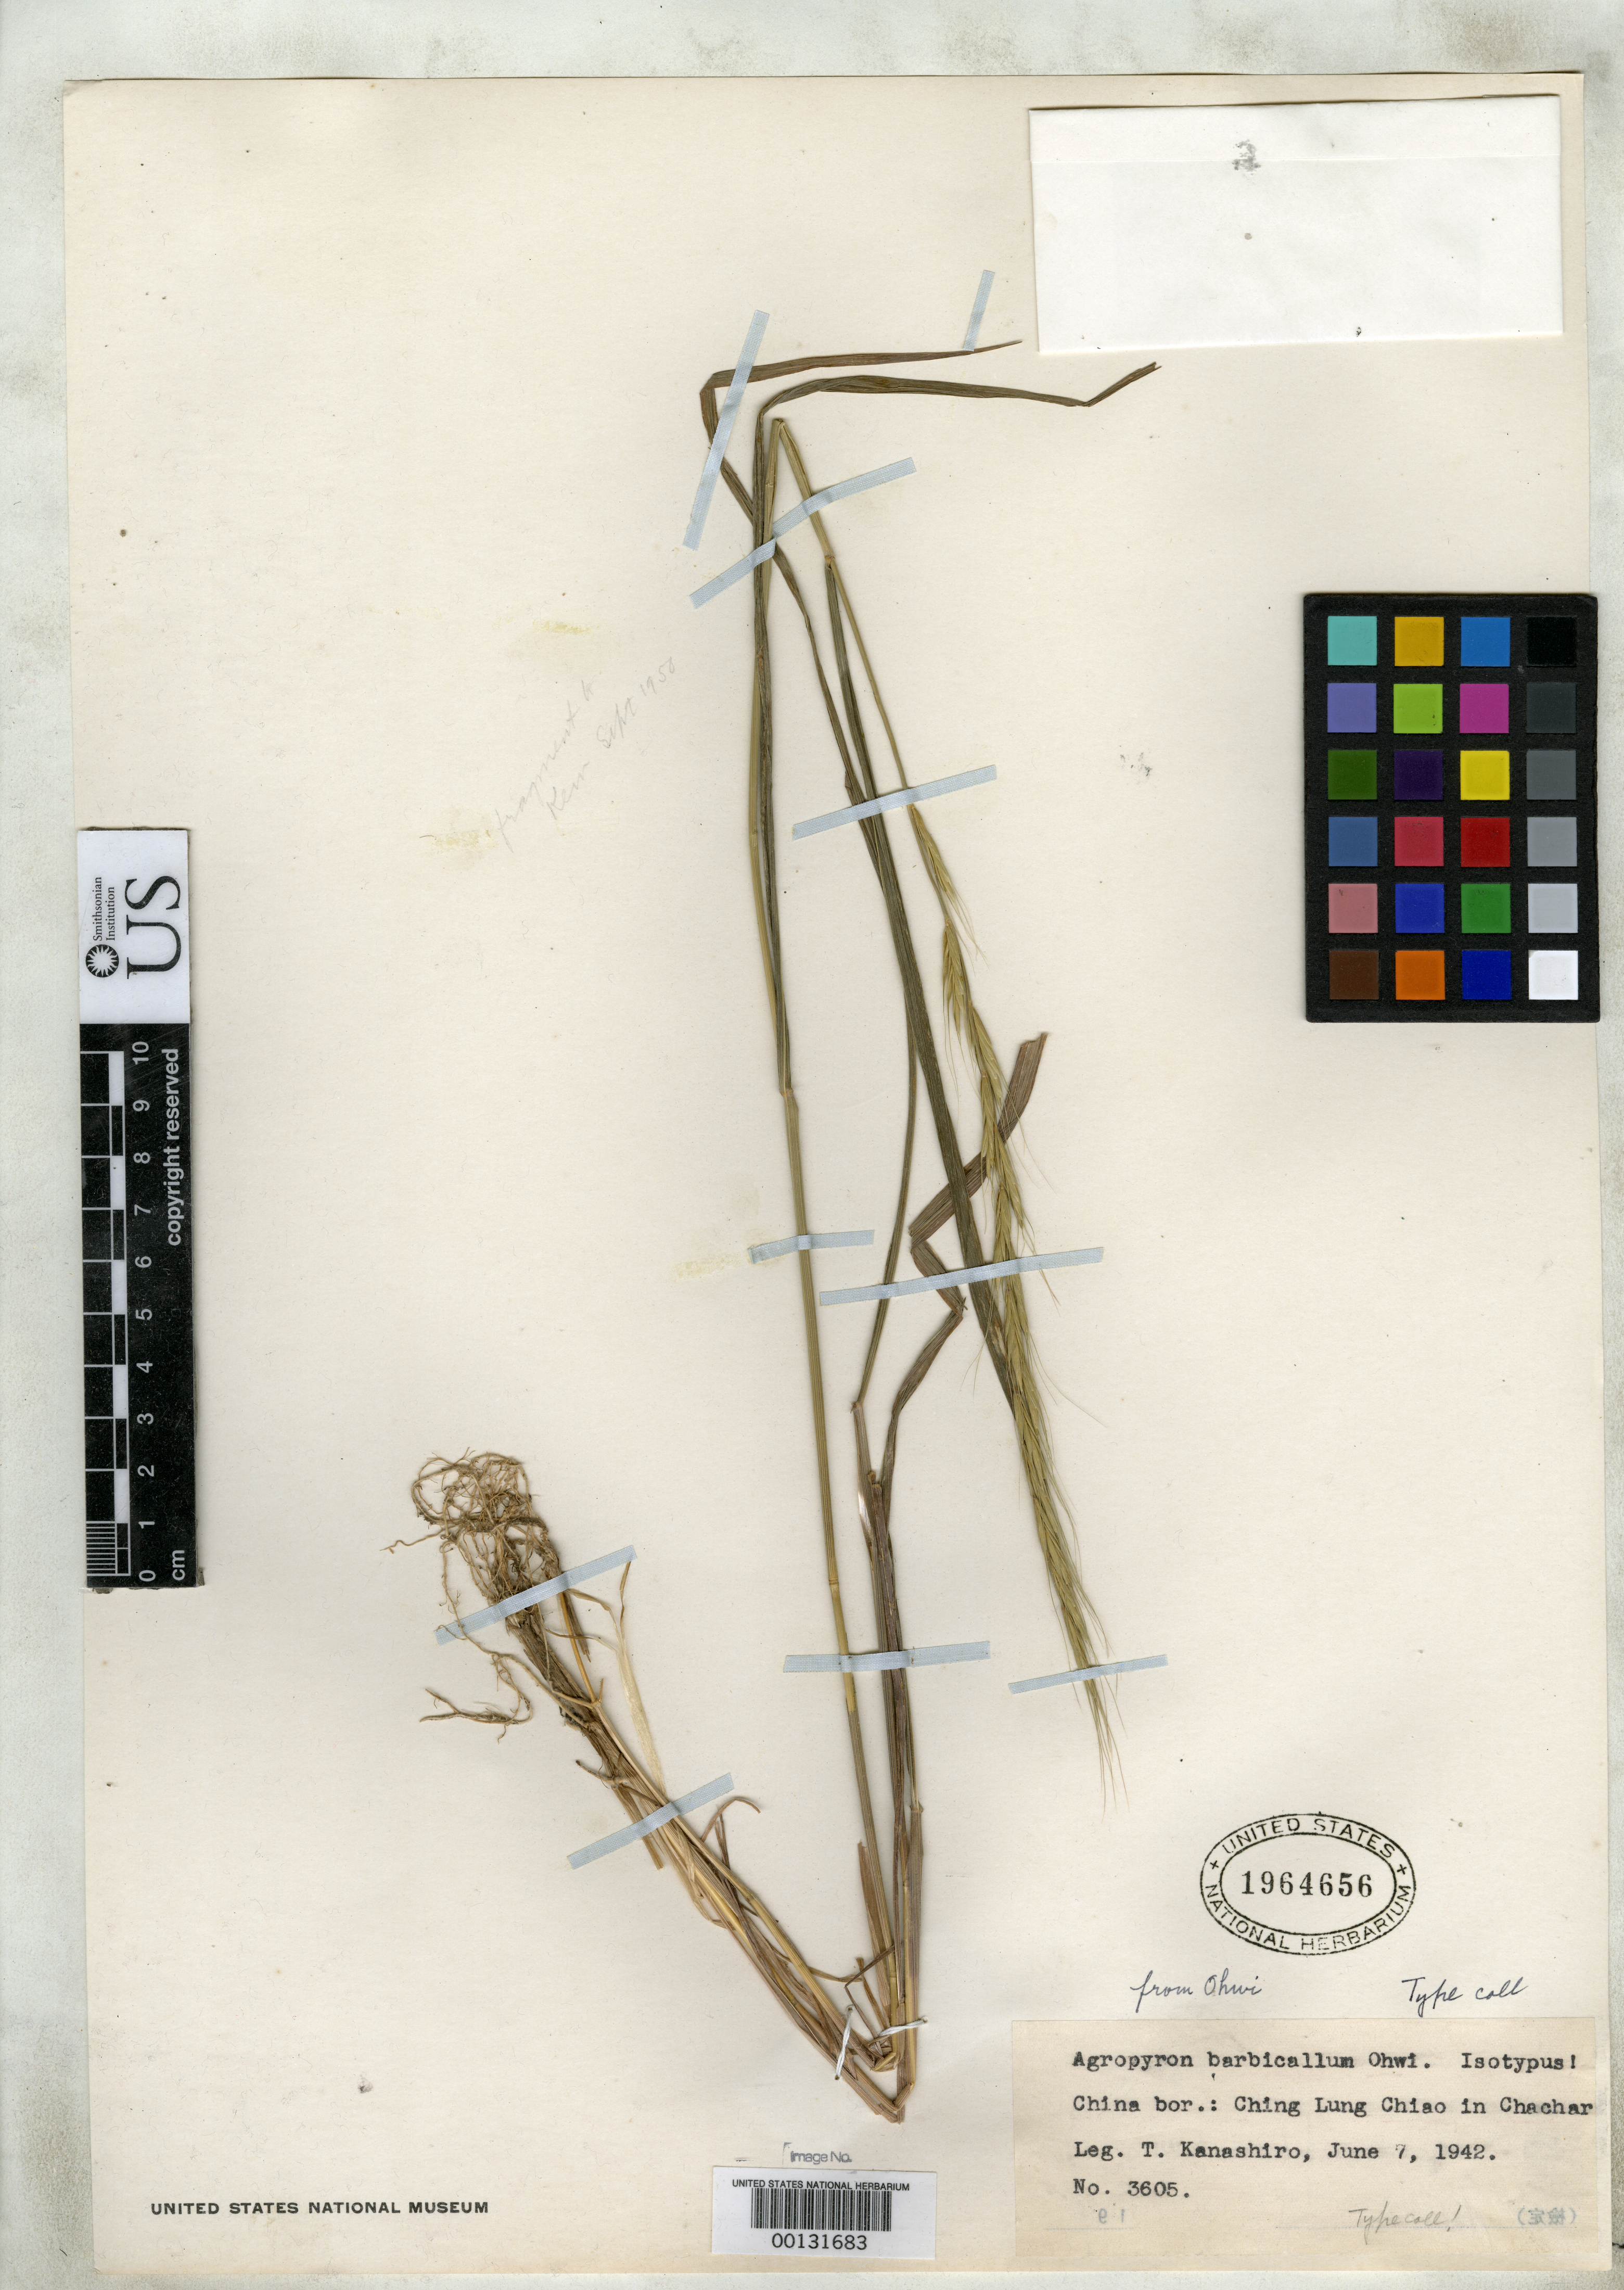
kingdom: Plantae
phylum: Tracheophyta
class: Liliopsida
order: Poales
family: Poaceae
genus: Agropyron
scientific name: Agropyron barbicallum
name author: Ohwi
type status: Isotype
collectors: T. Kanashiro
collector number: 3605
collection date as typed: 07 Jun 1942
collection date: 1942-06-07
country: China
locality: Chachar Ching Lung Chiao Vel Seiryukyo.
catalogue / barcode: US 1964656